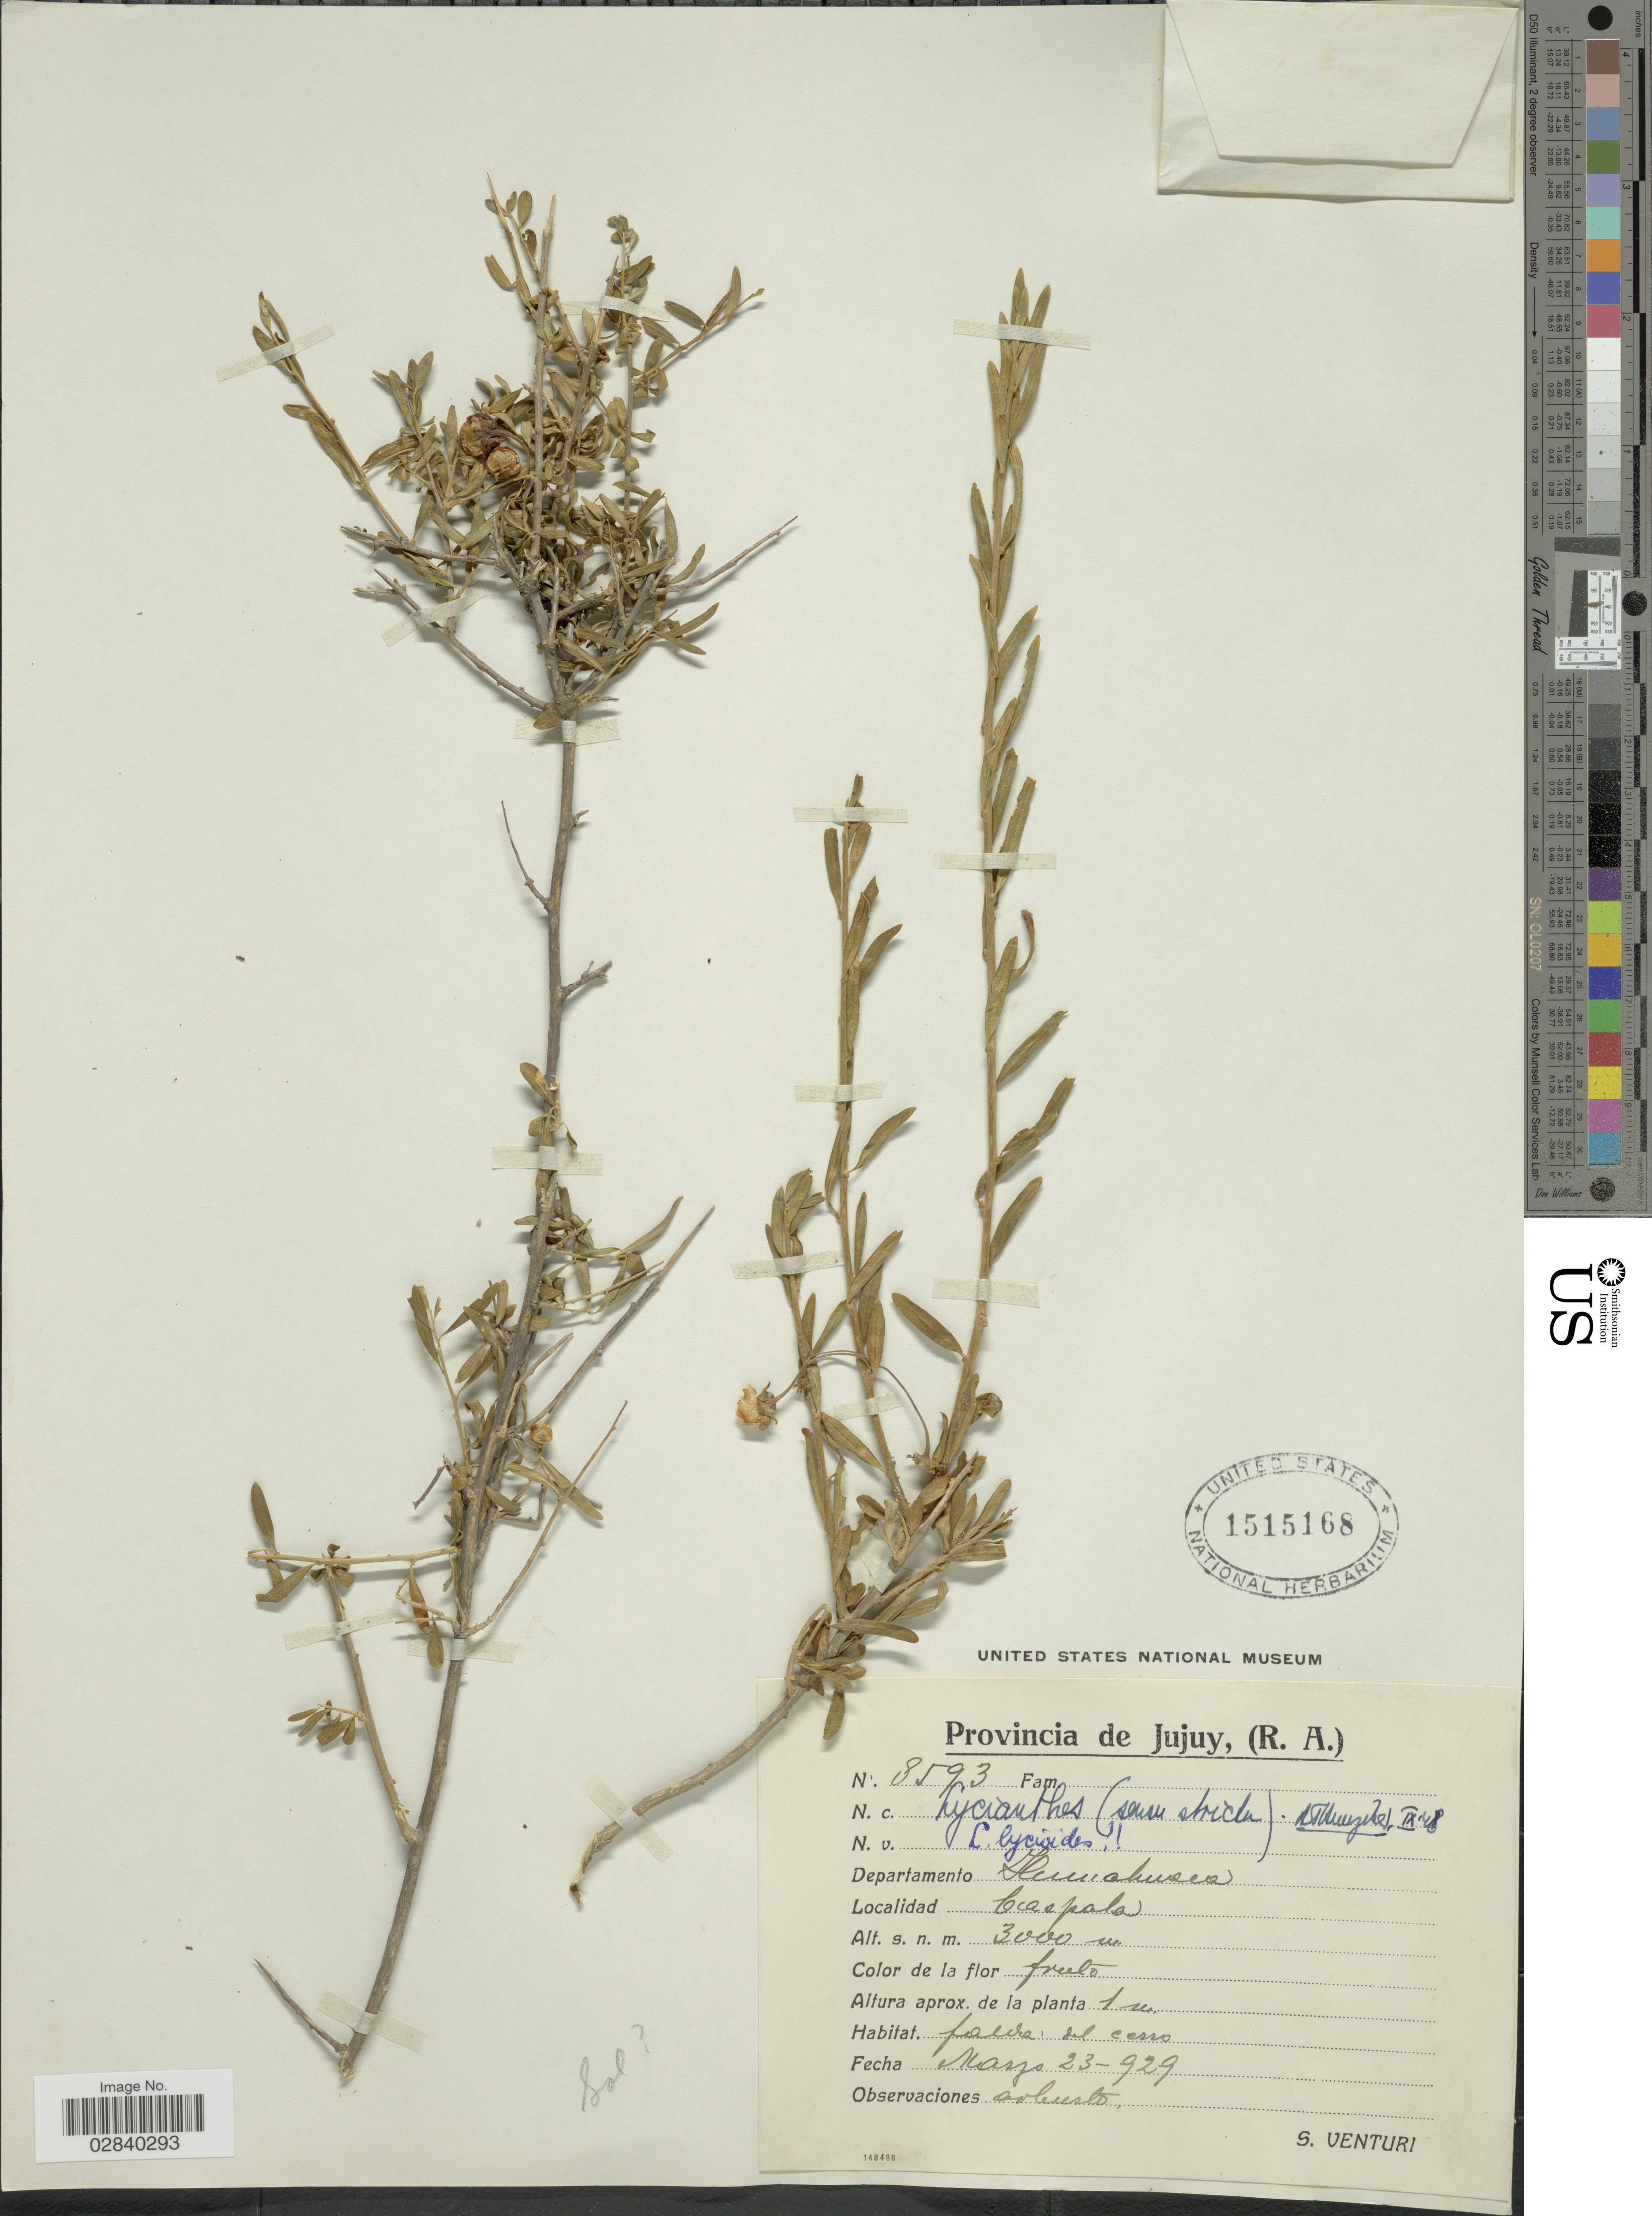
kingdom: Plantae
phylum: Tracheophyta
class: Magnoliopsida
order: Solanales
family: Solanaceae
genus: Lycianthes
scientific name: Lycianthes lycioides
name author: (L.) Hassl.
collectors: S. Venturi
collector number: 8593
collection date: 1929-03-23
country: Argentina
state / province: Jujuy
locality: Provincia de Jujuy, (R.A.). Departamento Humahuaca, Caspala.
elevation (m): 3000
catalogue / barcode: US 1515168